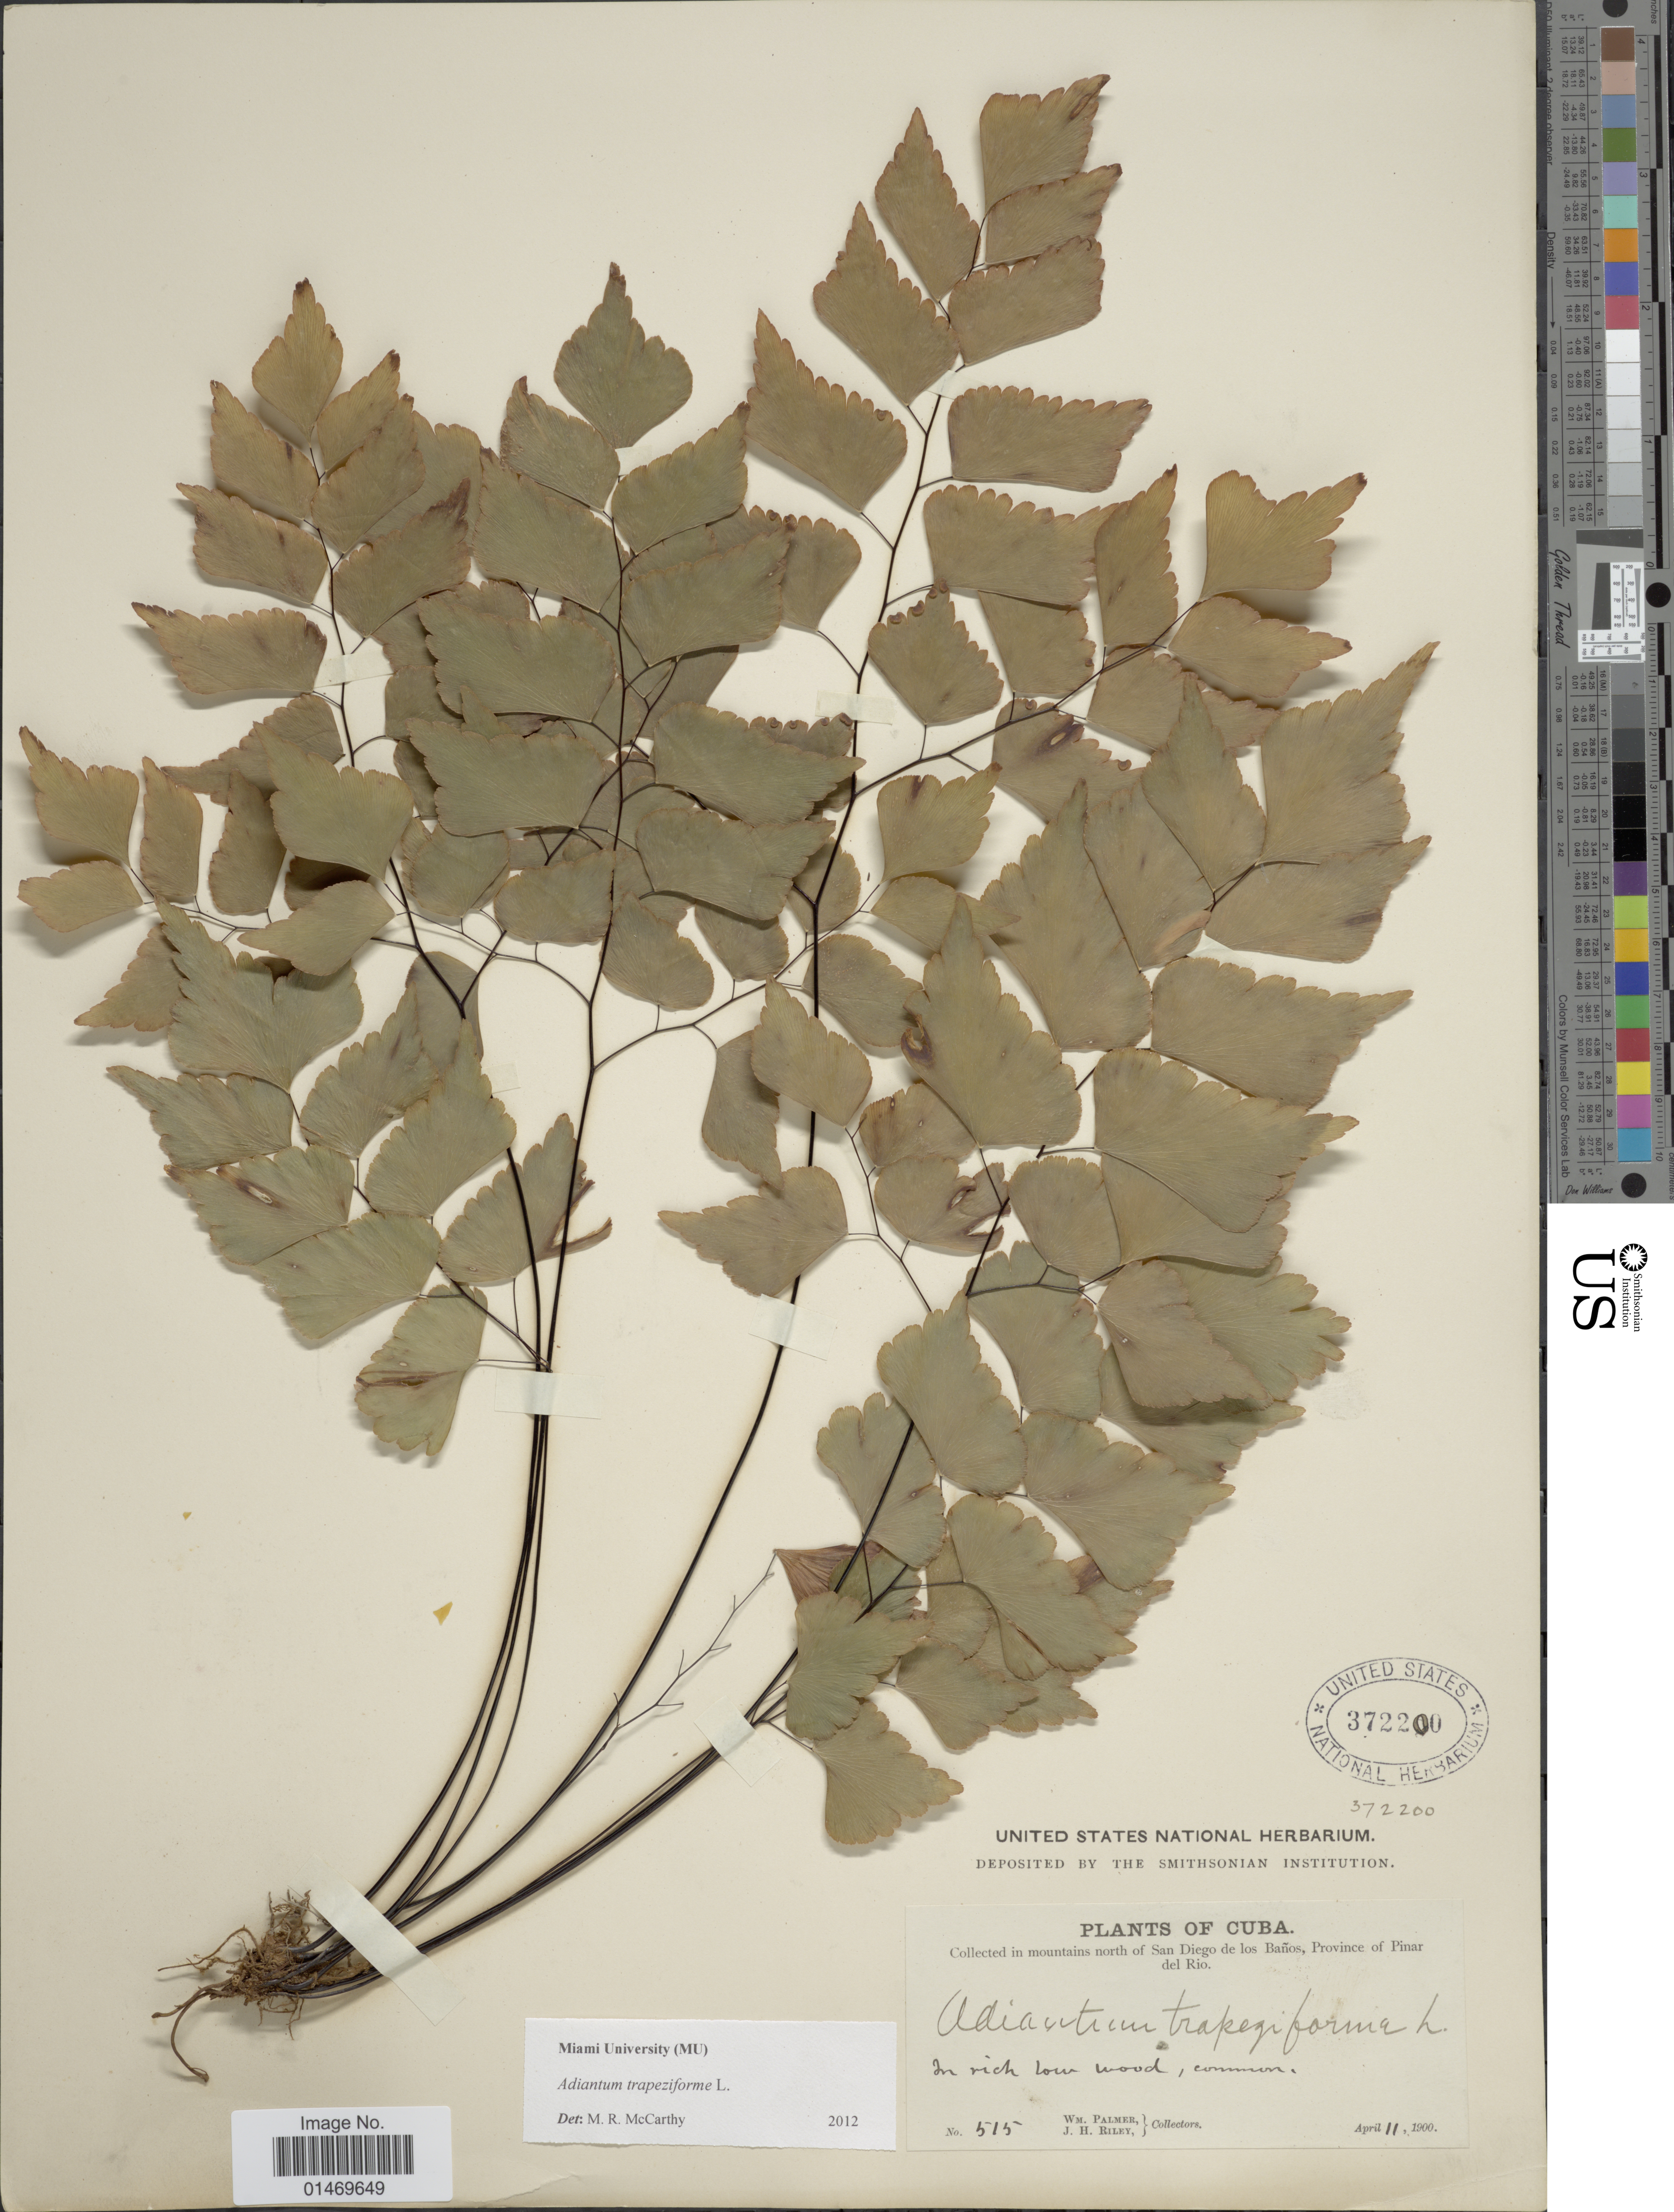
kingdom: Plantae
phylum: Tracheophyta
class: Polypodiopsida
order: Polypodiales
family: Pteridaceae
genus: Adiantum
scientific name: Adiantum trapeziforme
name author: L.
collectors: W. Palmer & J. H. Riley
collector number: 515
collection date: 1900-04-11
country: Cuba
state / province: Pinar del Río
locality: Cuba, mountains north of San Diego de los Banos.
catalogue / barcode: US 372200